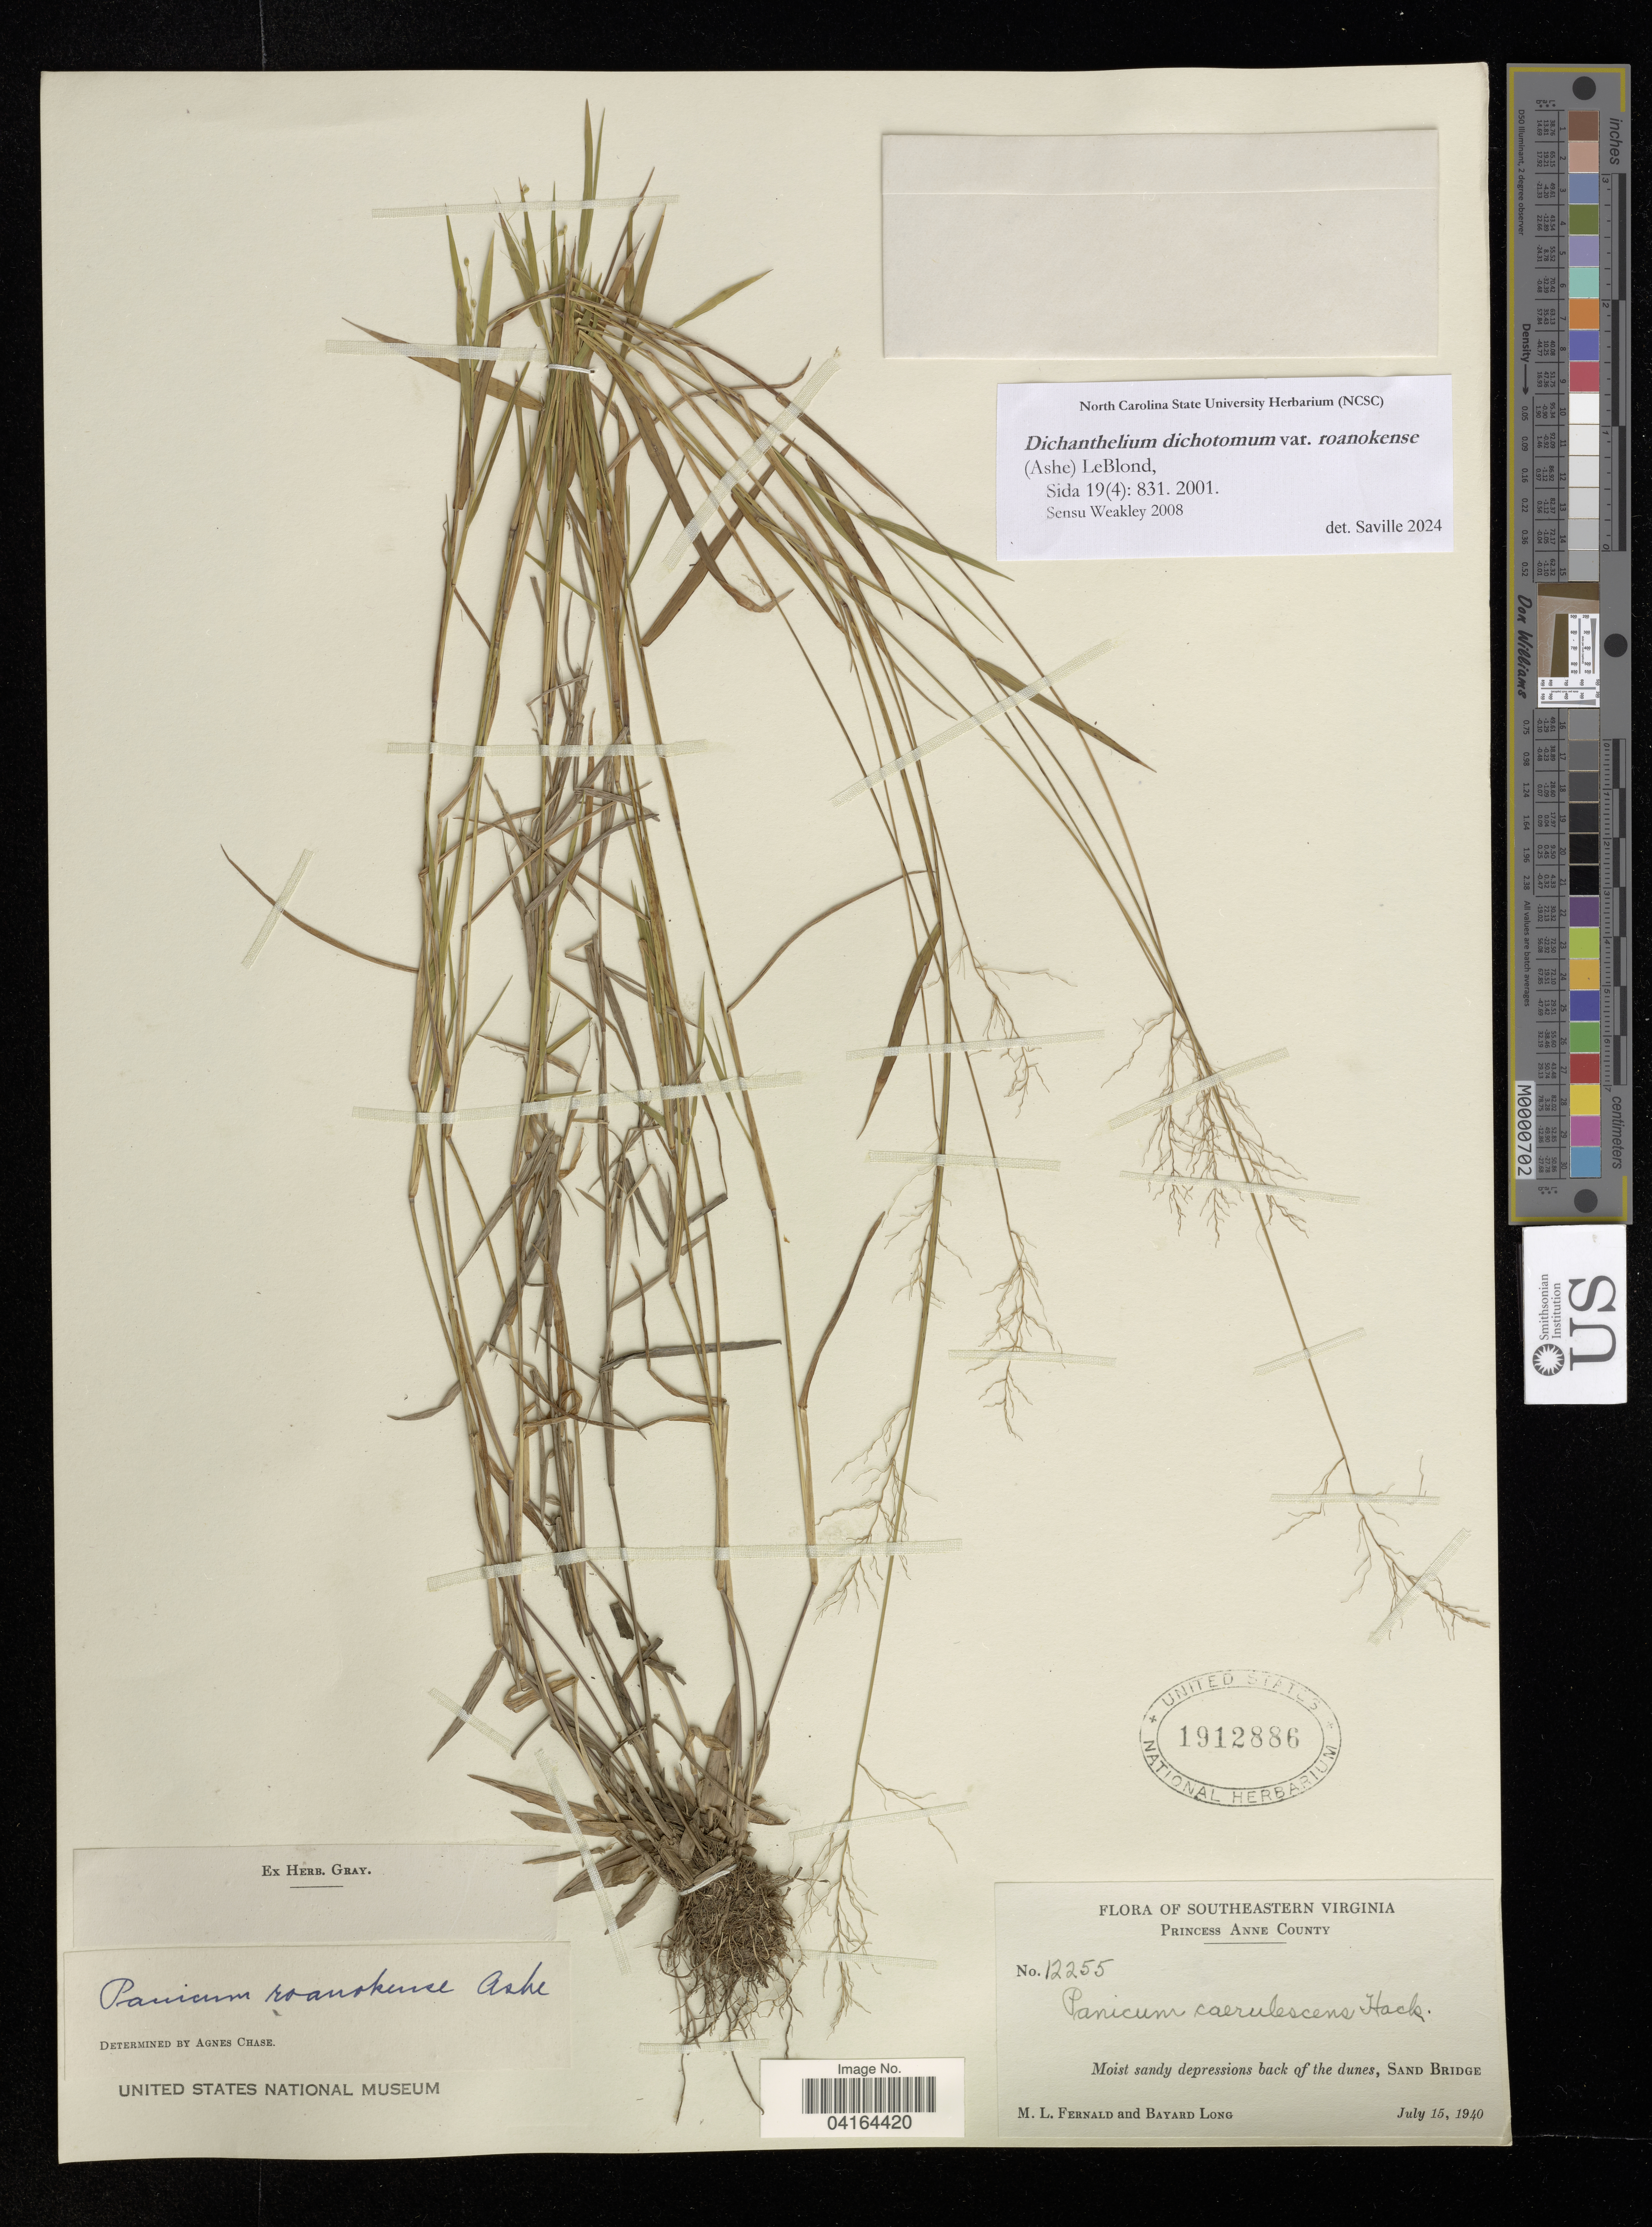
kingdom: Plantae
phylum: Tracheophyta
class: Liliopsida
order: Poales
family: Poaceae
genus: Dichanthelium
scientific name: Dichanthelium dichotomum var. roanokense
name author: (Ashe) LeBlond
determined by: Saville, A. C., (NCSC), North Carolina State University (UNITED STATES)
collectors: M. L. Fernald & B. Long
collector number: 12255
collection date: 1940-07-15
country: United States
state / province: Virginia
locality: Southeastern Virginia. Princess Anne County. Back of the dunes, Sand Bridge.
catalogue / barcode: US 1912886